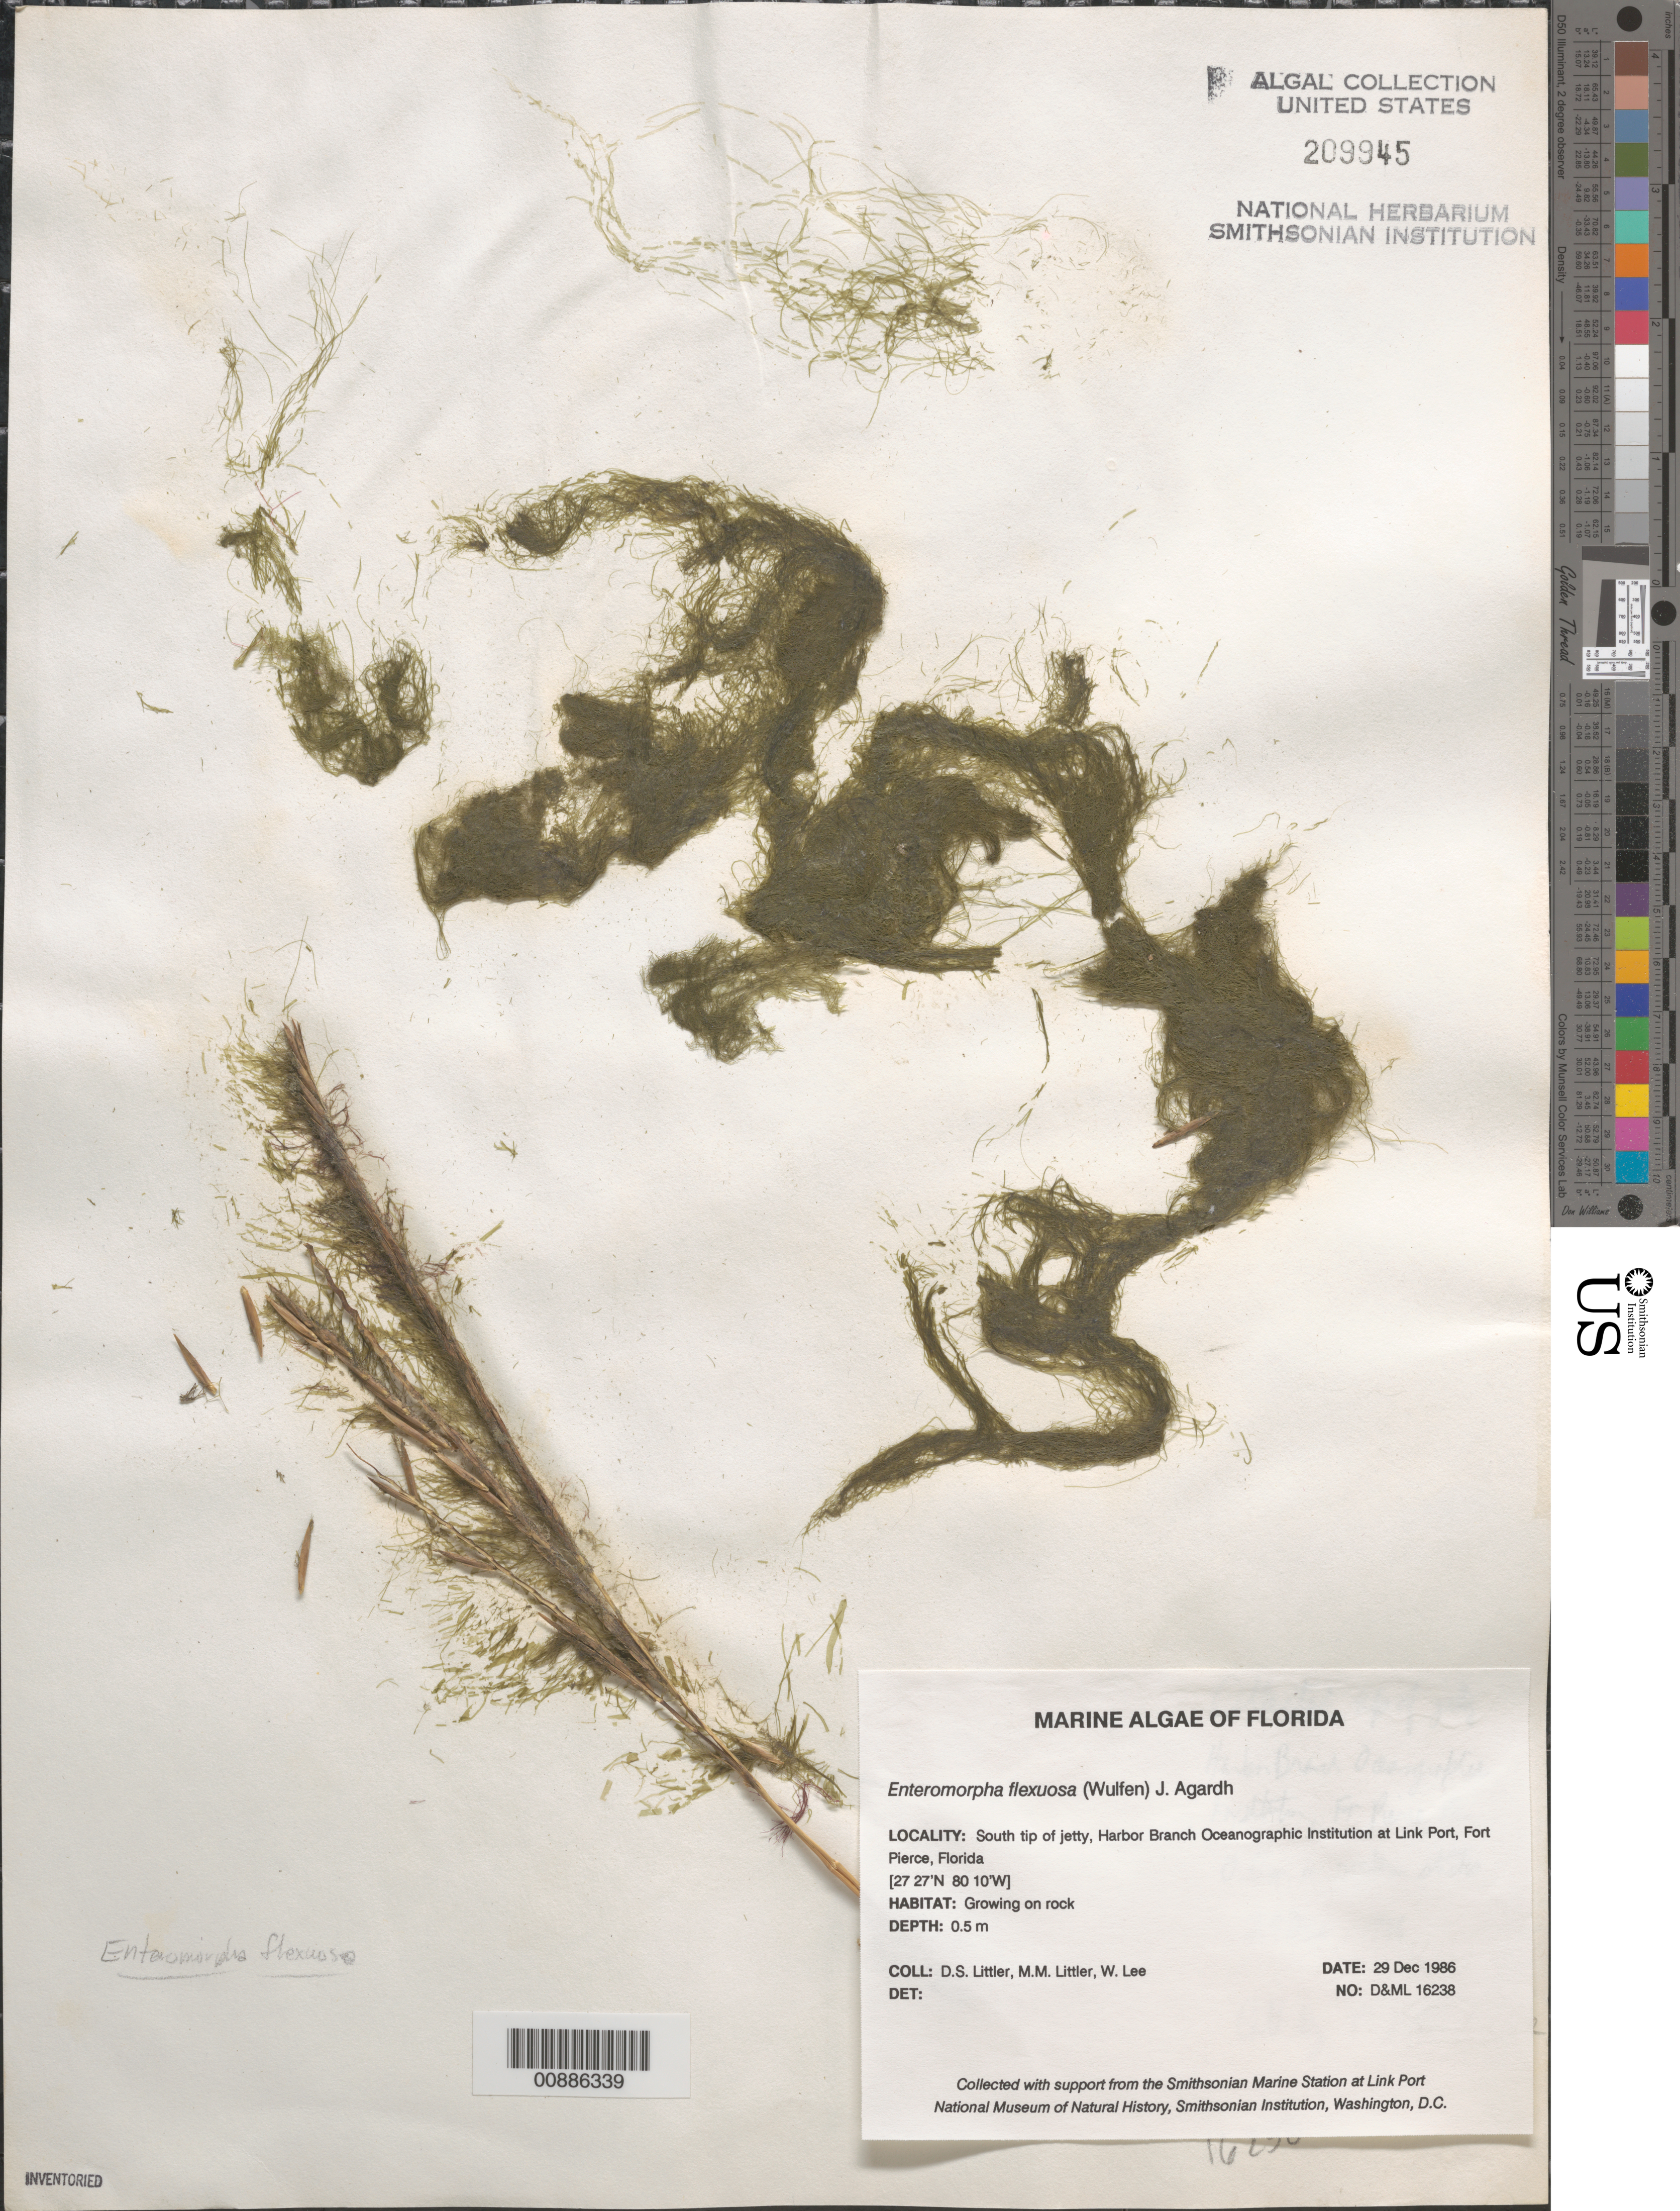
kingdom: Plantae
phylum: Chlorophyta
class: Ulvophyceae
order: Ulvales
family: Ulvaceae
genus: Ulva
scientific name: Ulva flexuosa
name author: Wulfen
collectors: D. S. Littler, M. M. Littler & W. Lee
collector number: D&ML 16238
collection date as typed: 29 Dec 1986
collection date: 1986-12-29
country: United States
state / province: Florida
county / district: Saint Lucie County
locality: Harbor Branch Oceanographic Institute at Link Port, Fort Pierce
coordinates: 27 27'N, 80 10'W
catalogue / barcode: US 209945